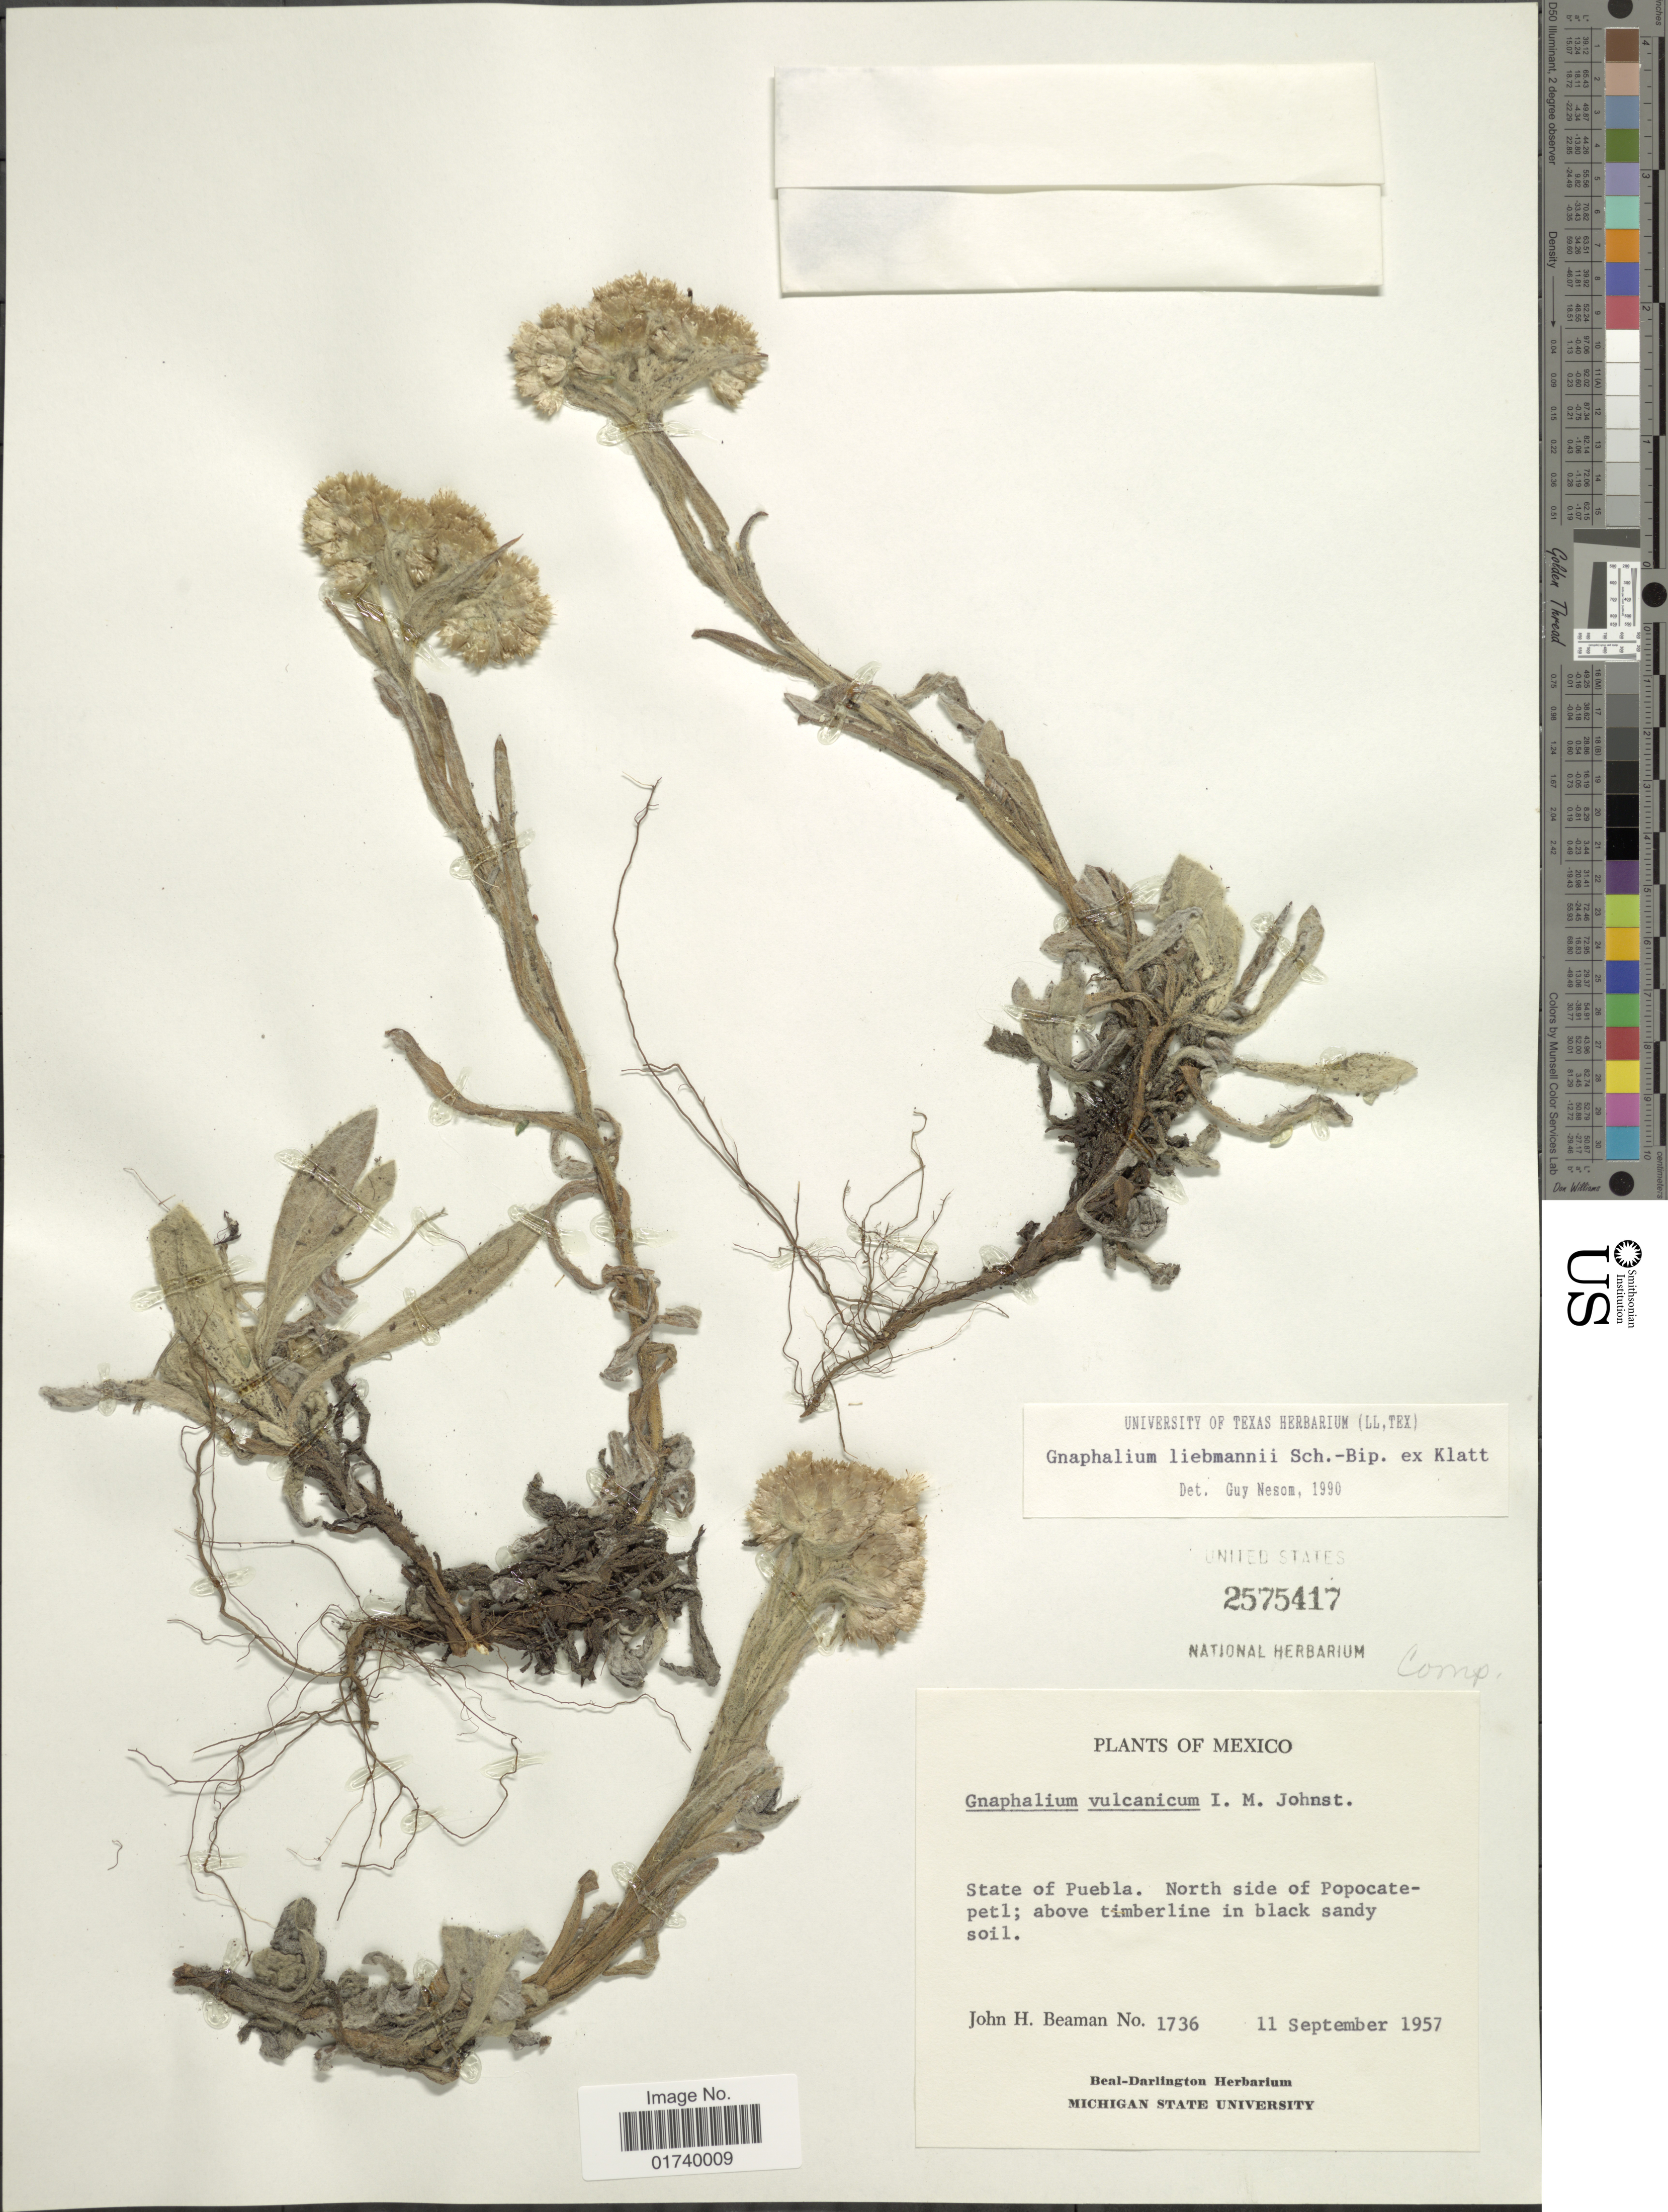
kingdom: Plantae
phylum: Tracheophyta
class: Magnoliopsida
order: Asterales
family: Asteraceae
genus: Pseudognaphalium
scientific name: Pseudognaphalium liebmannii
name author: (Sch. Bip. ex Klatt) Anderb.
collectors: J. H. Beaman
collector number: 1736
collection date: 1957-09-11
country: Mexico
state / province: Puebla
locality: State of Puebla, North side of Popocatepetl, above timeberline in black sandt soil.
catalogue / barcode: US 2575417